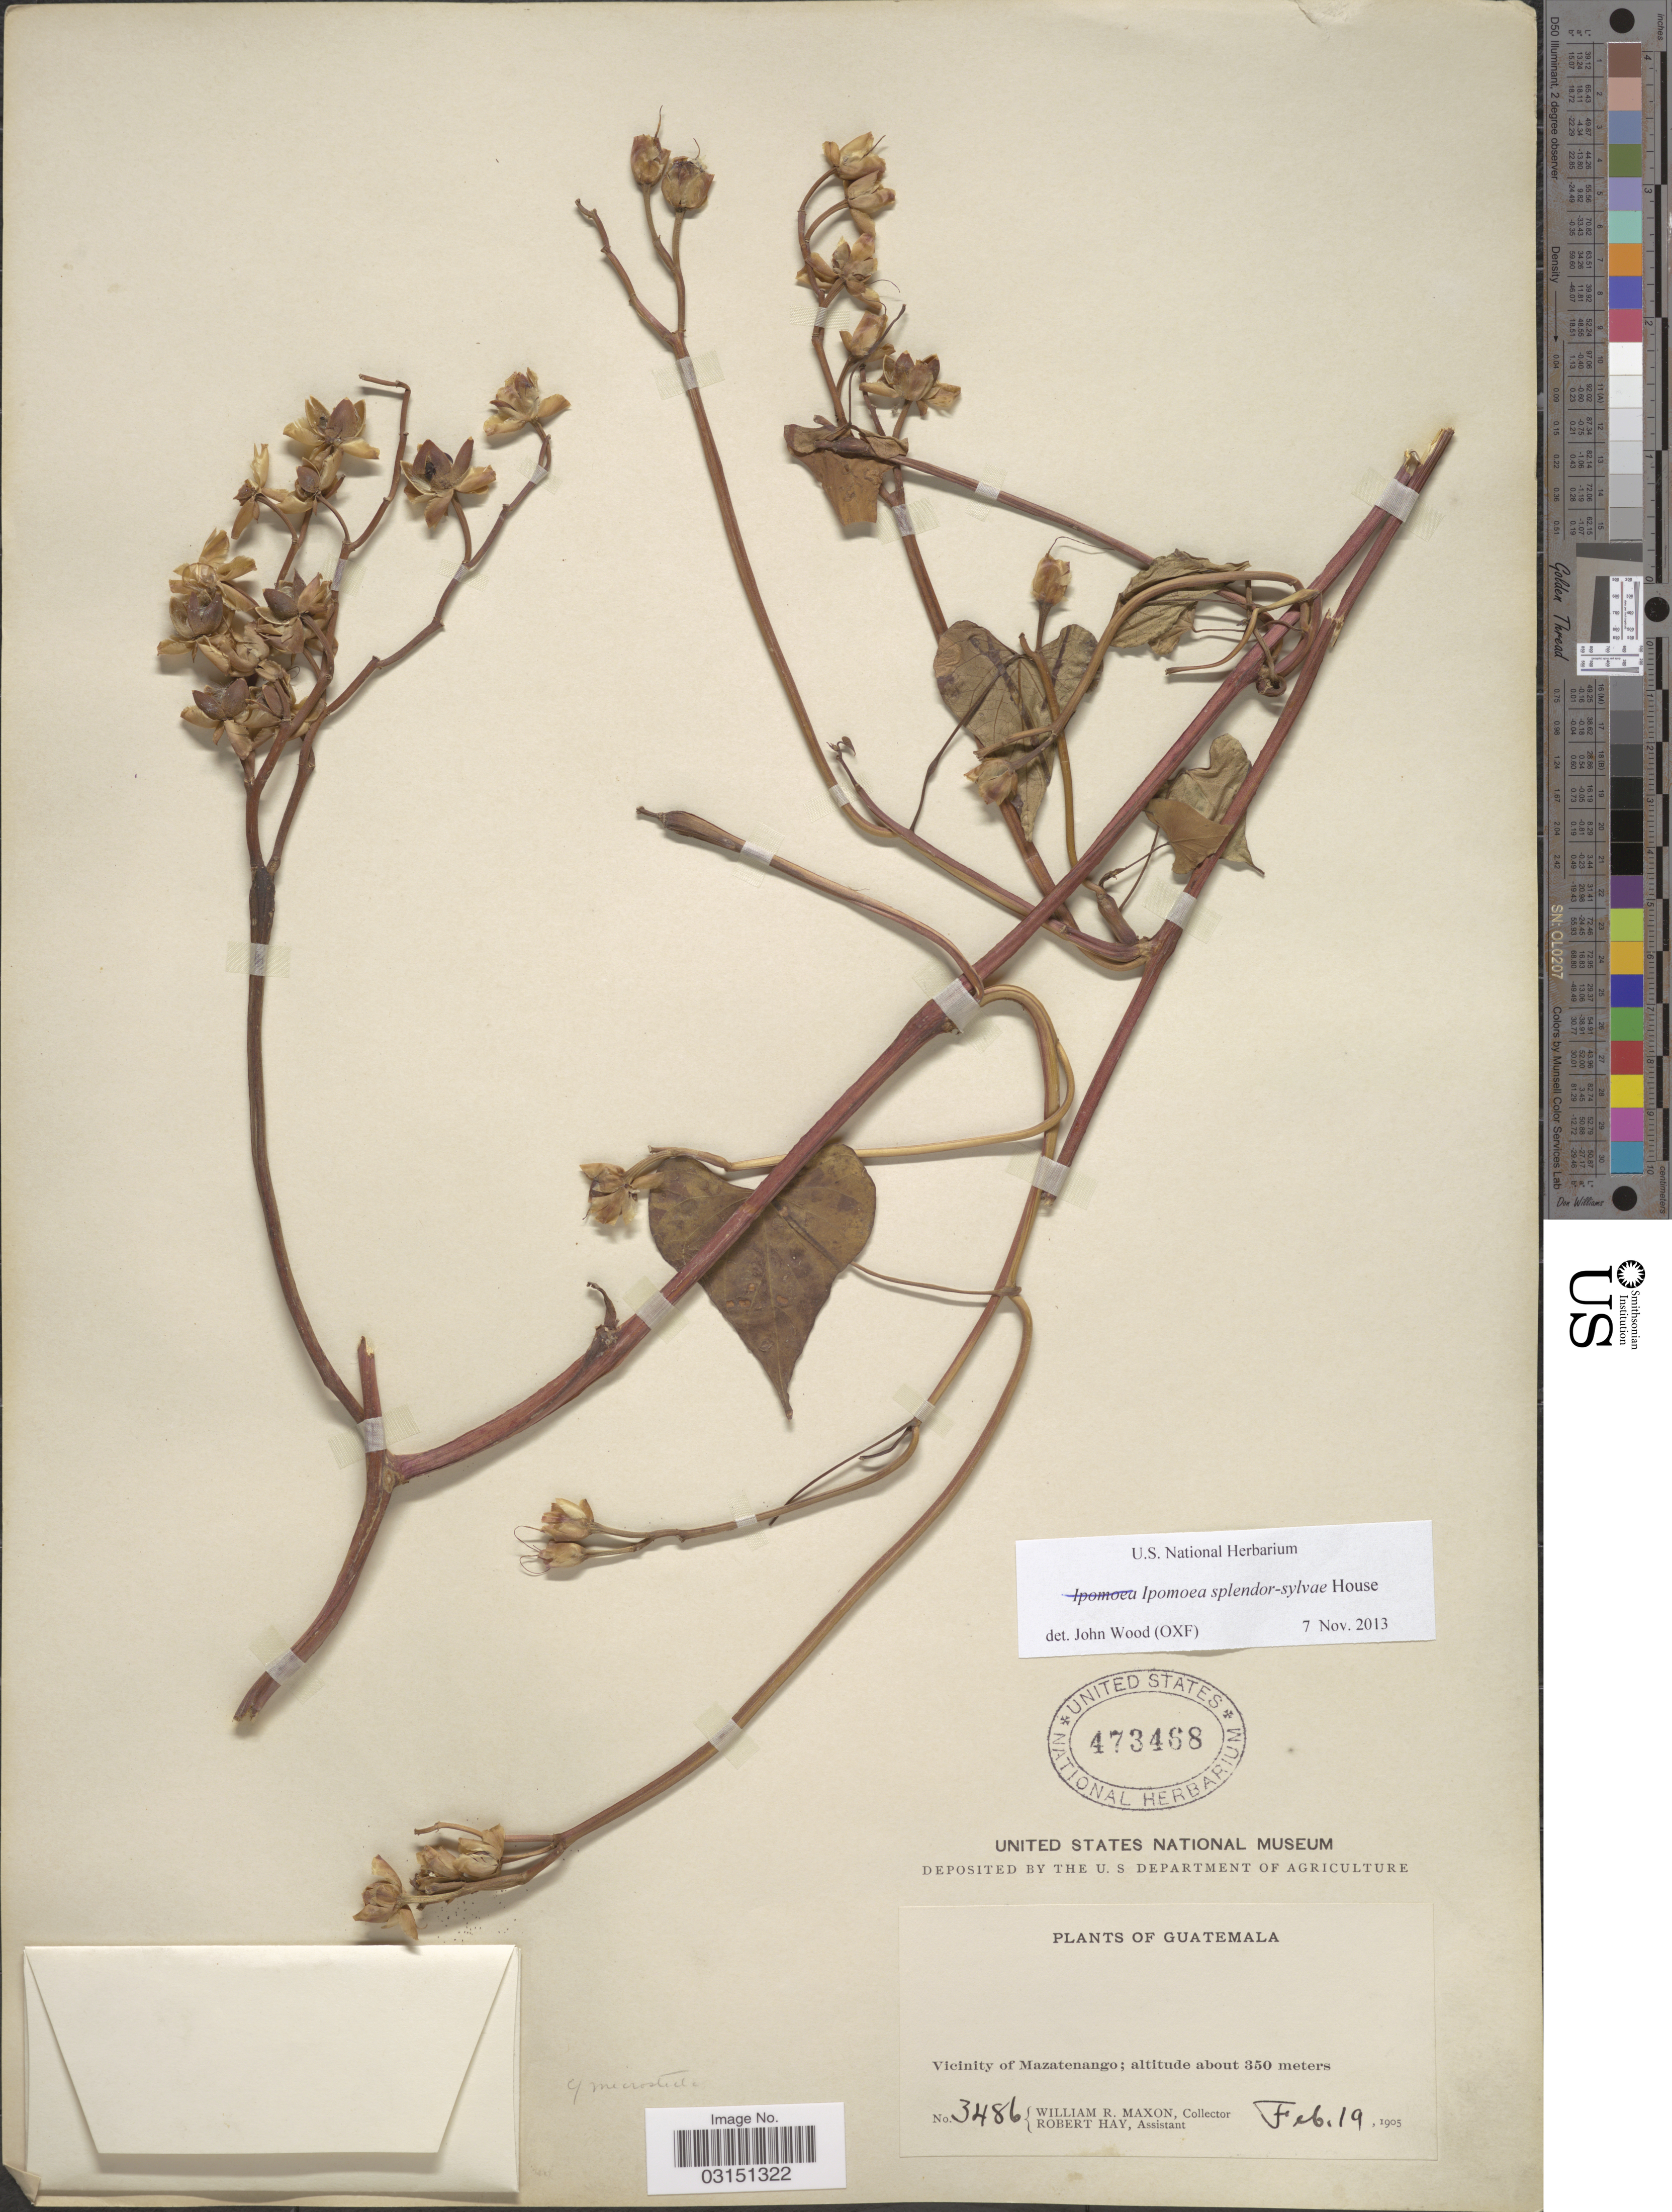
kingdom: Plantae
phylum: Tracheophyta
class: Magnoliopsida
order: Solanales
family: Convolvulaceae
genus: Ipomoea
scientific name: Ipomoea splendor-sylvae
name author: House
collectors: W. R. Maxon & R. Hay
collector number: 3486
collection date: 1905-02-19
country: Guatemala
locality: Vicinity of Mazatenango.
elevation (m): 350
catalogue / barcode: US 473468